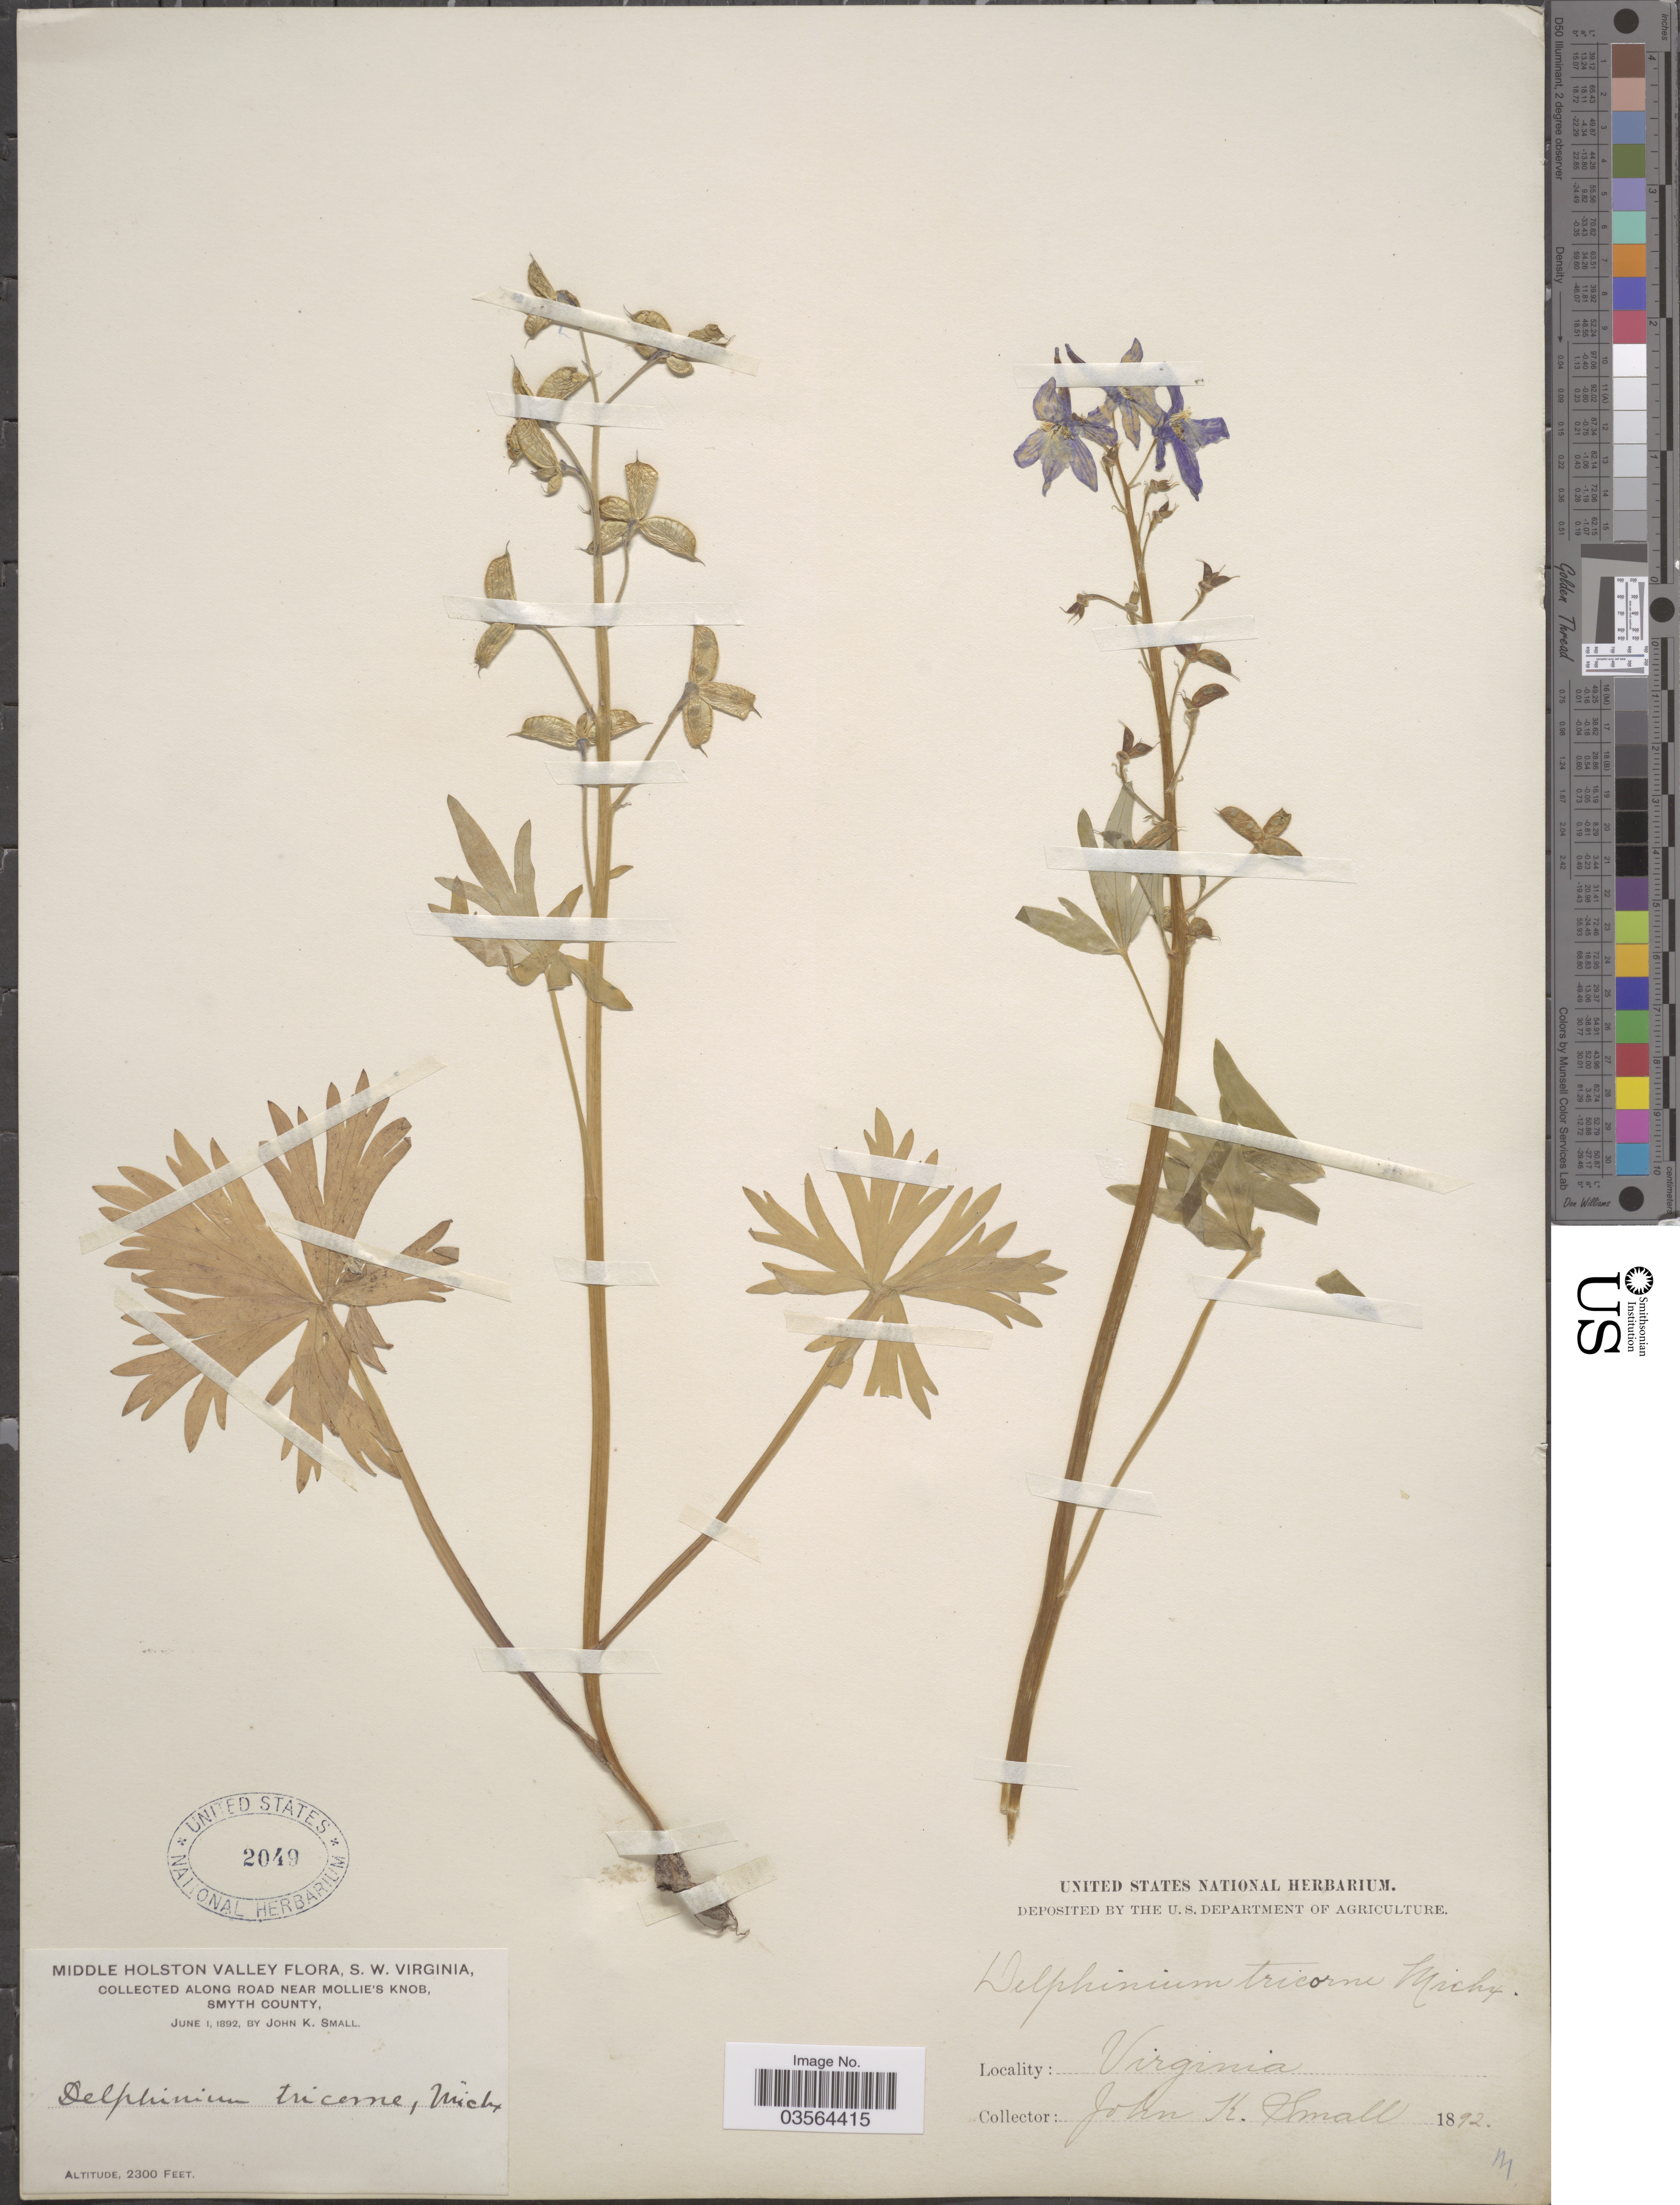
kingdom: Plantae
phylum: Tracheophyta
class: Magnoliopsida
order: Ranunculales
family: Ranunculaceae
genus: Delphinium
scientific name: Delphinium tricorne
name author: Michx.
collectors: J. K. Small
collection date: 1892-06-01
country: United States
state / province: Virginia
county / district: Smyth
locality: Middle Holston Valley, S. W. Virginia. Along road near Mollie's Knob, Smyth County.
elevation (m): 701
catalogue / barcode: US 2049